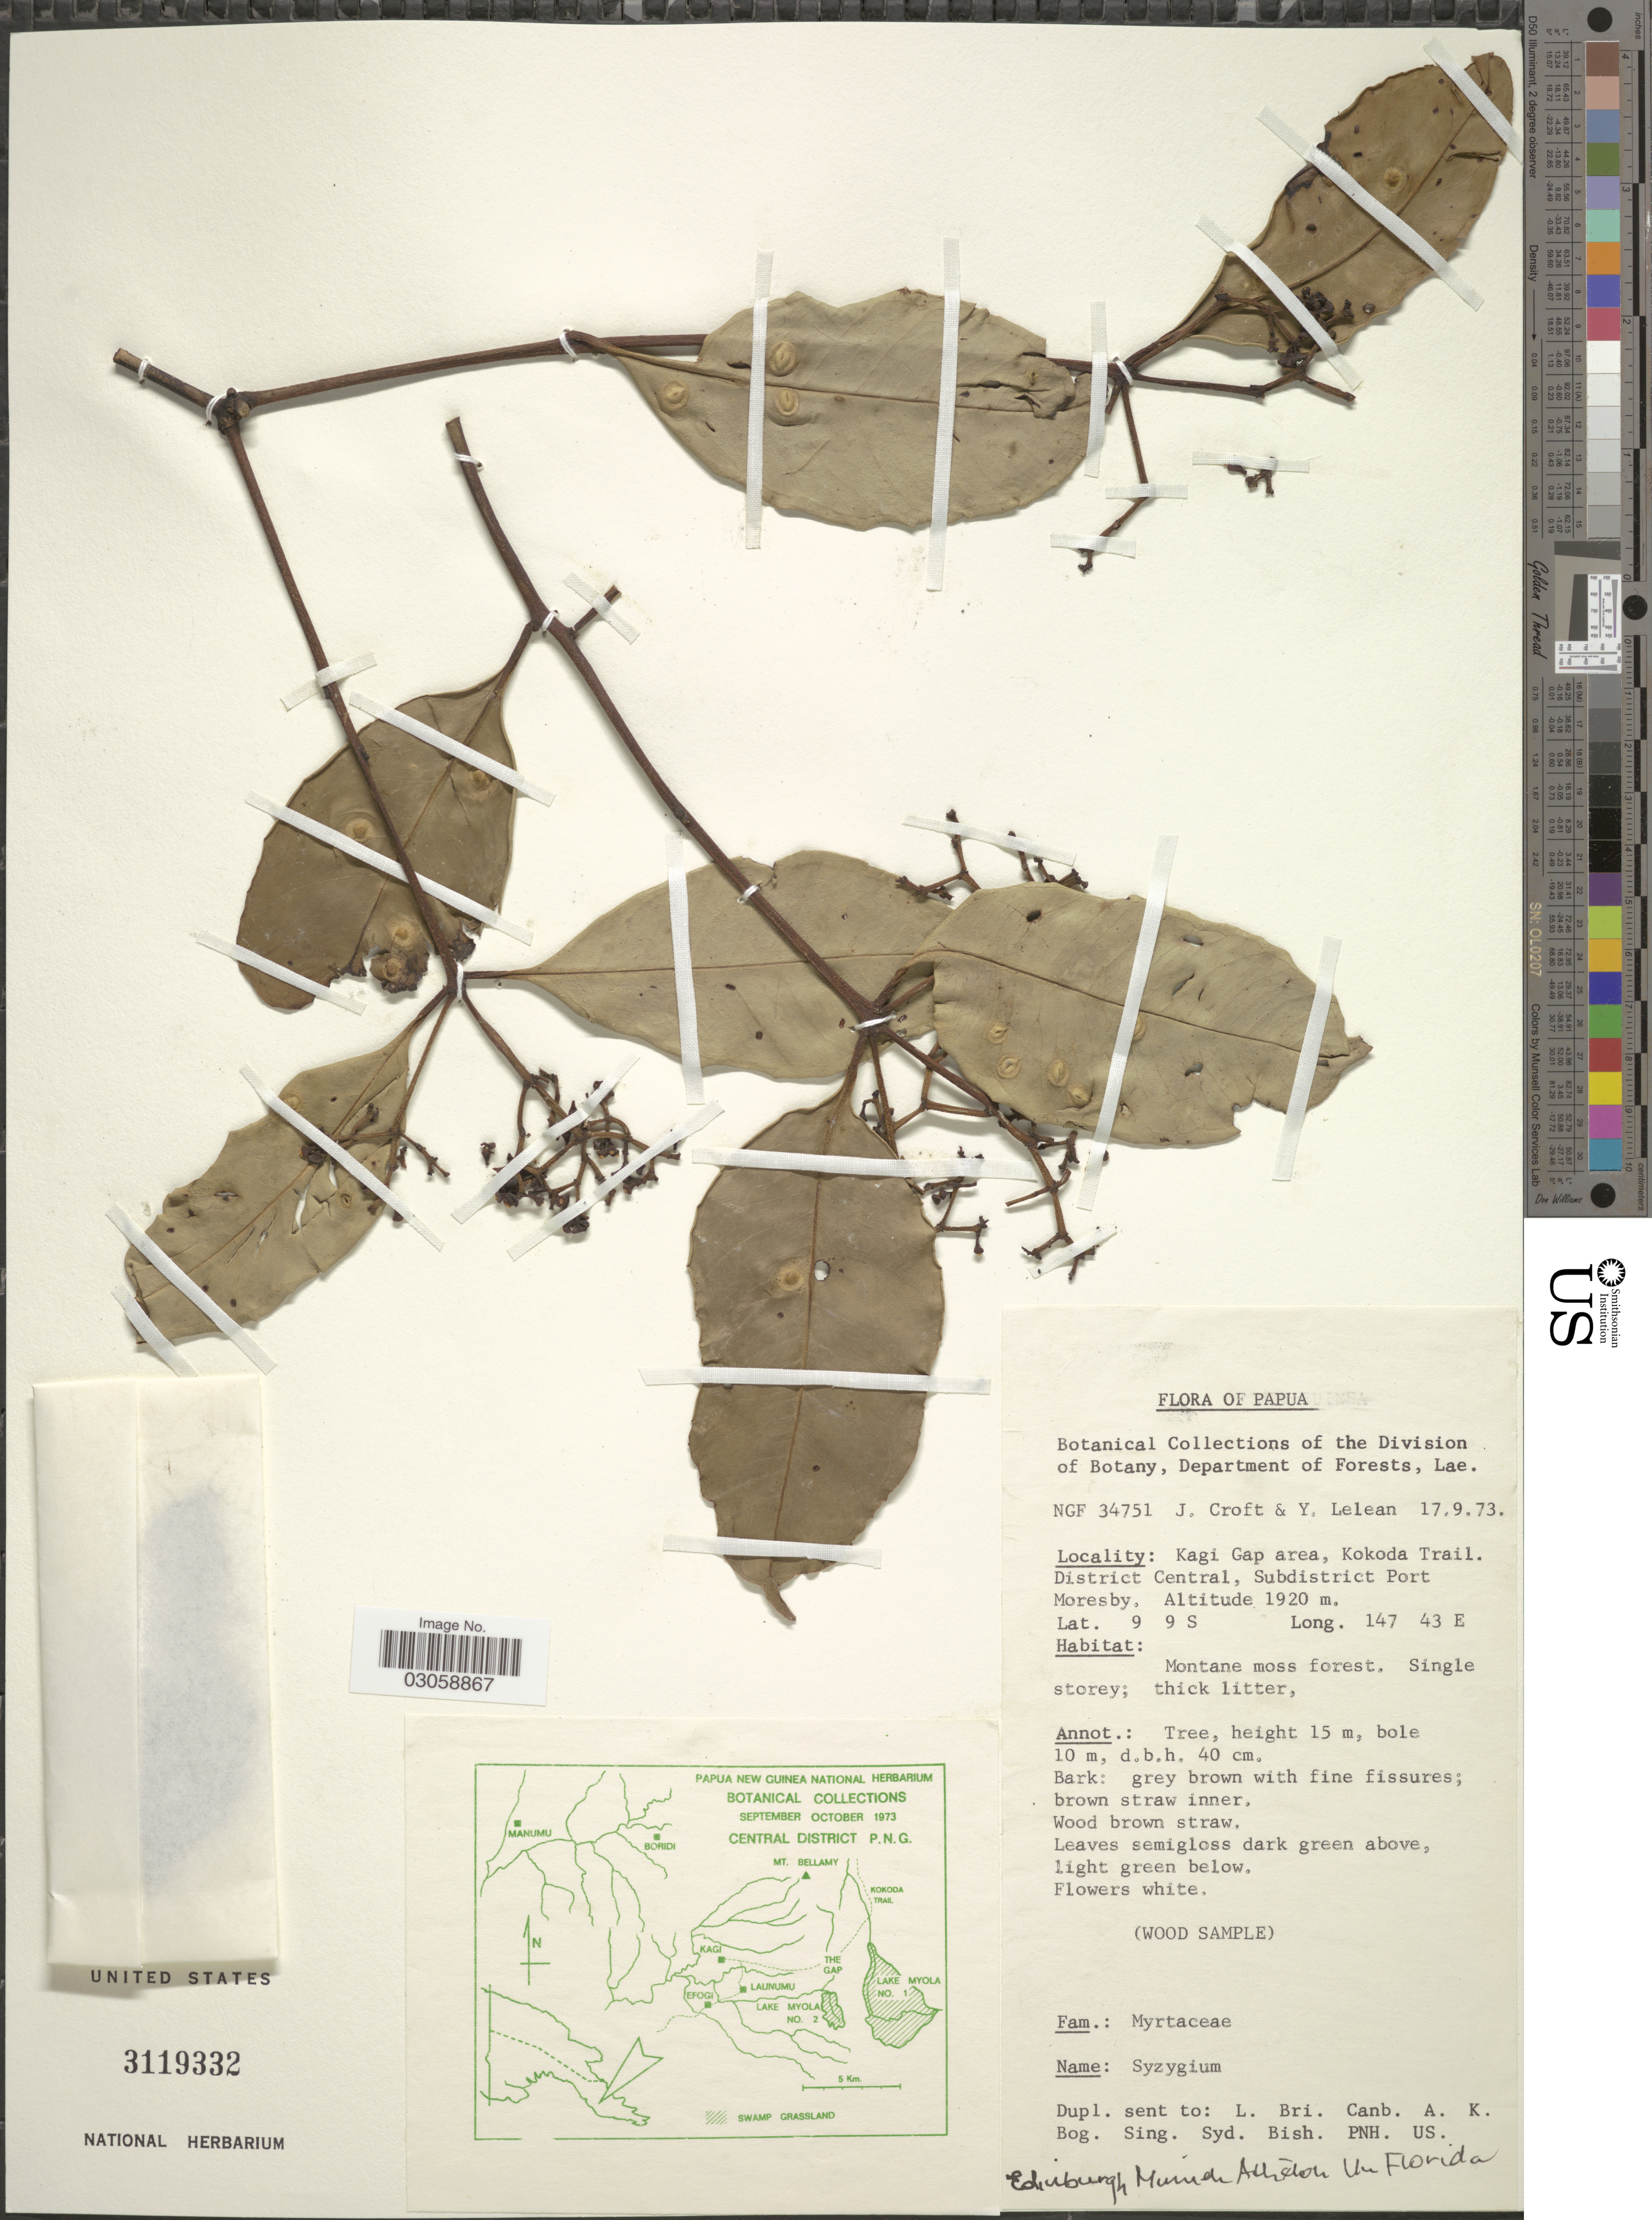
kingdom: Plantae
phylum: Tracheophyta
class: Magnoliopsida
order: Myrtales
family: Myrtaceae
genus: Syzygium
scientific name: Syzygium sp.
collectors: J. Croft & Y. Lelean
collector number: NGF 34751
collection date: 1973-09-17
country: Papua New Guinea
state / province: Central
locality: Kagi Gap area, Kokoda Trail, District Central, Subdistrict Port Moresby.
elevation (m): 1920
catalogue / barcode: US 3119332